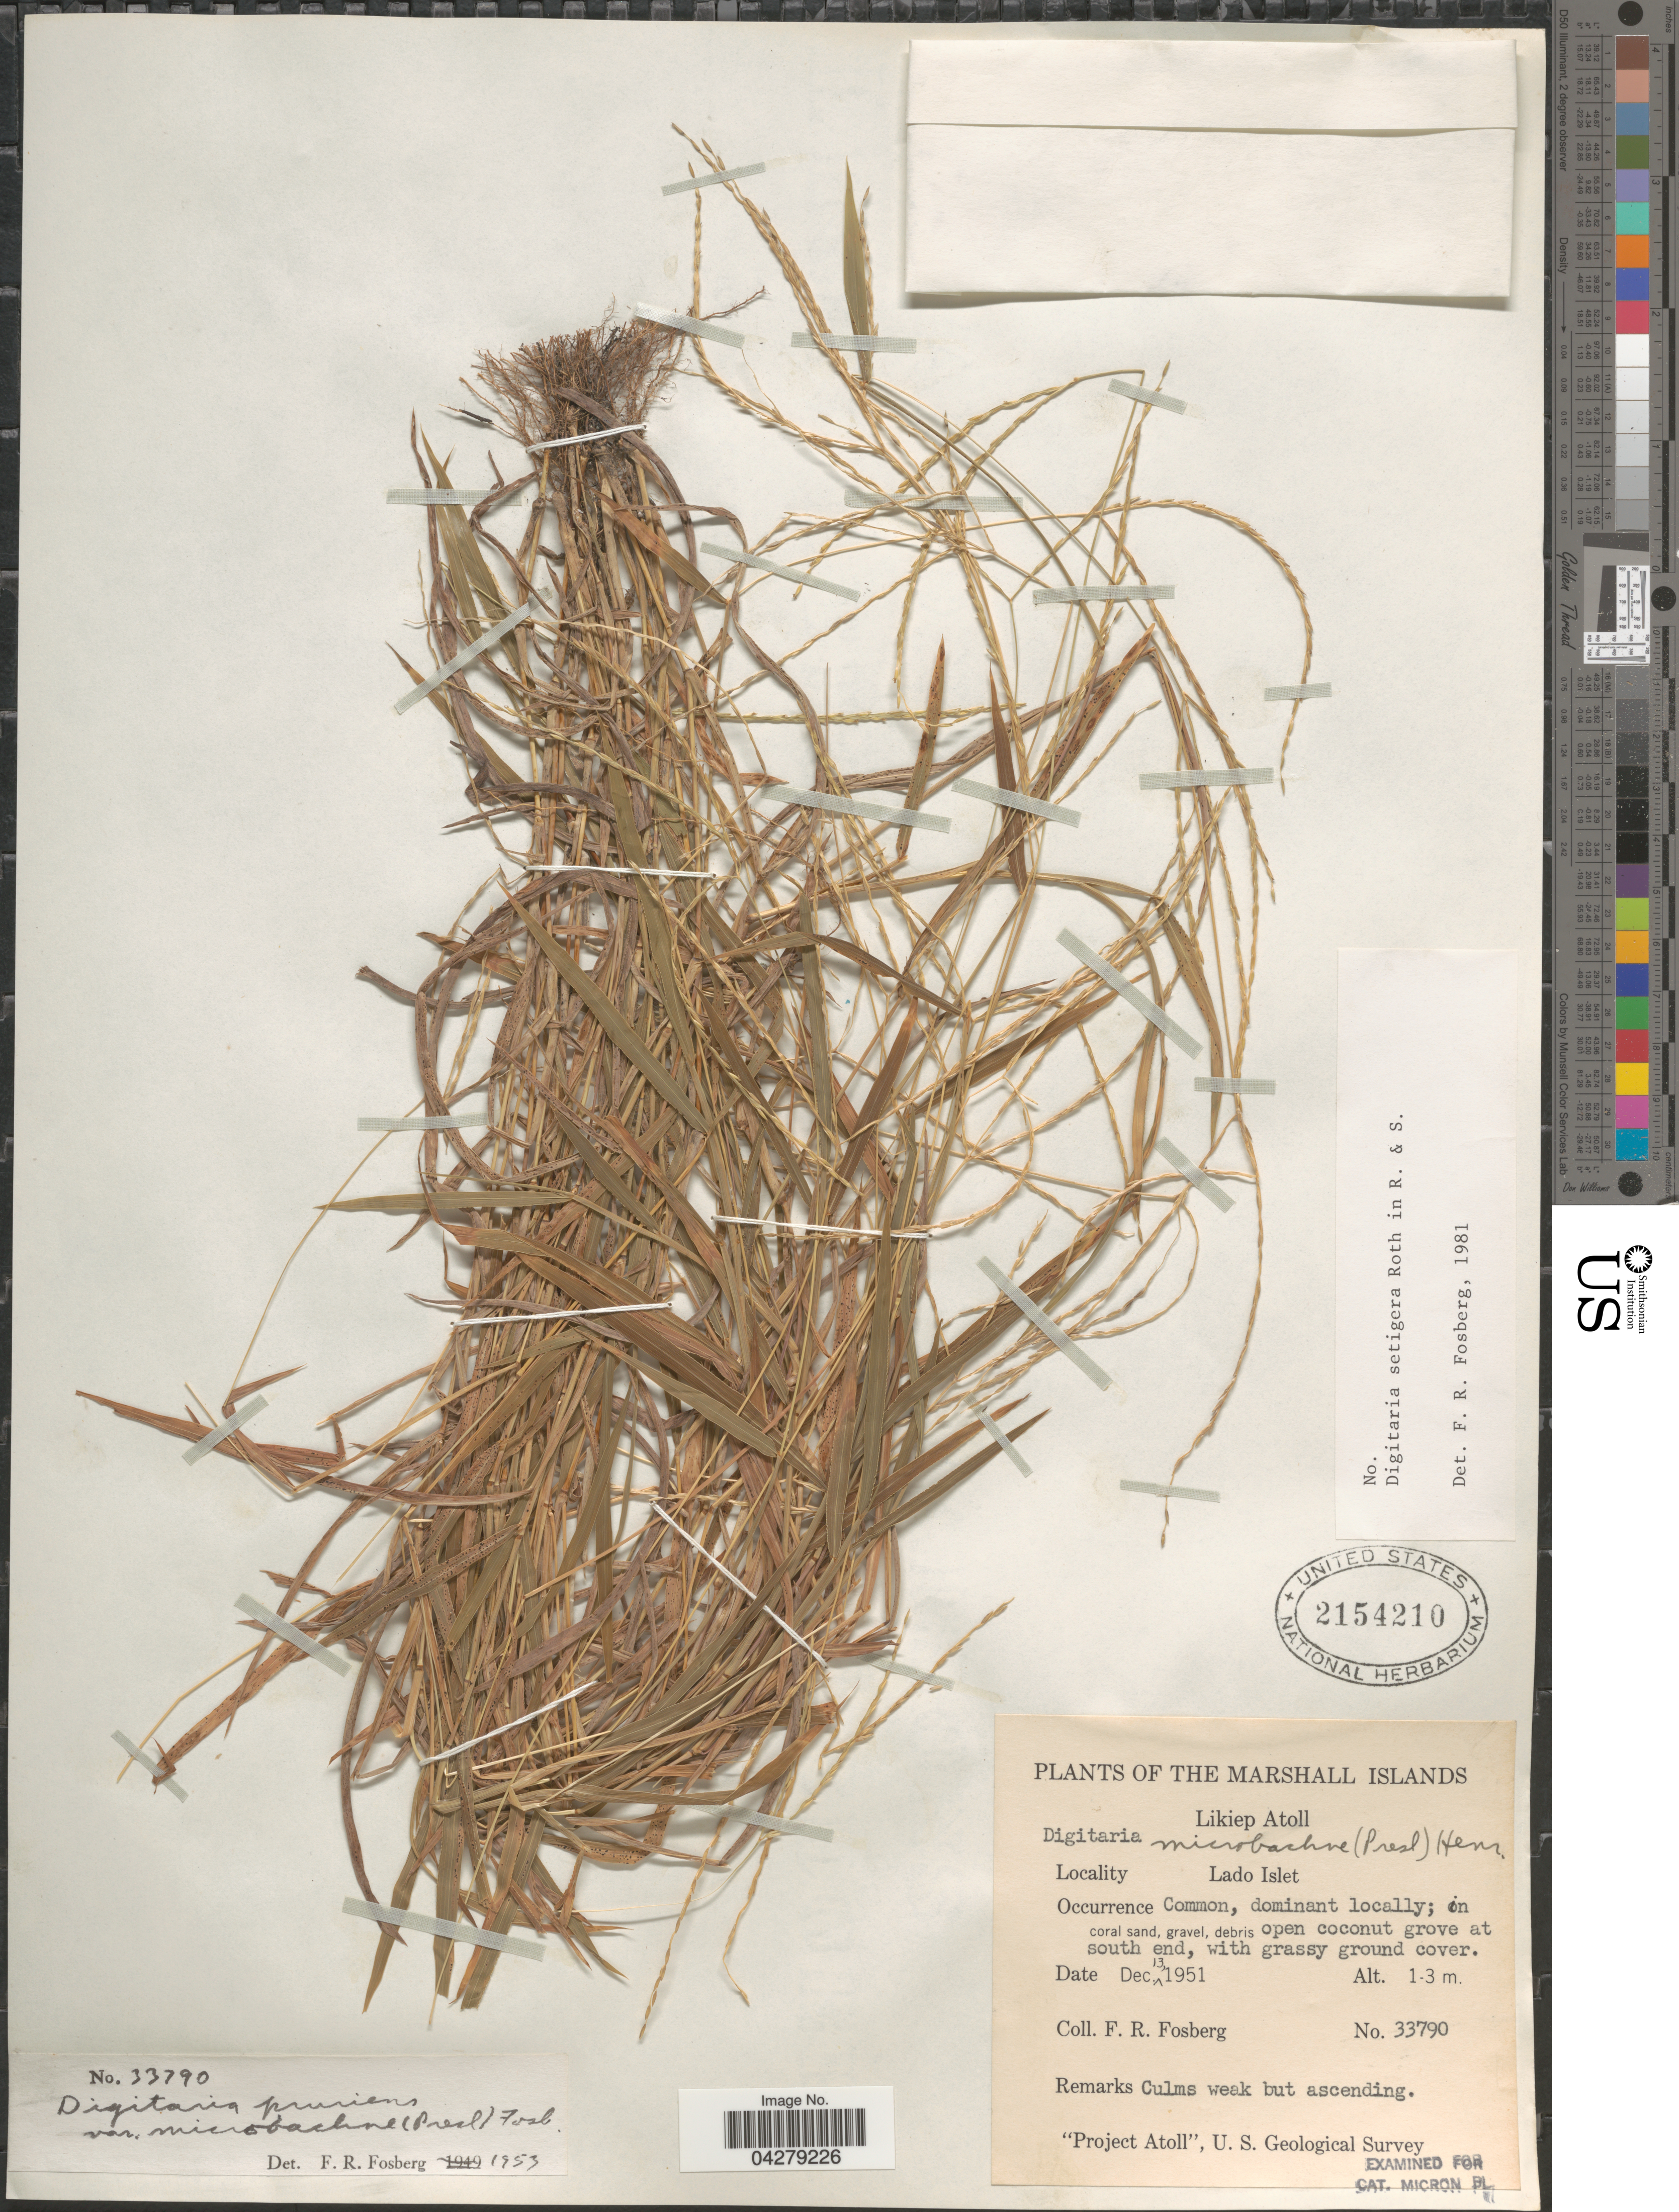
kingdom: Plantae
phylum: Tracheophyta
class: Liliopsida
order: Poales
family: Poaceae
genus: Digitaria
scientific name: Digitaria setigera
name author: Roth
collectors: F. R. Fosberg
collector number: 33790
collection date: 1951-12-13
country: Marshall Islands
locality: Likiep Atoll. Lado Islet. Open coconut grove at south end. "Project Atoll", U.S. Geological Survey.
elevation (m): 1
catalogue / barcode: US 2154210